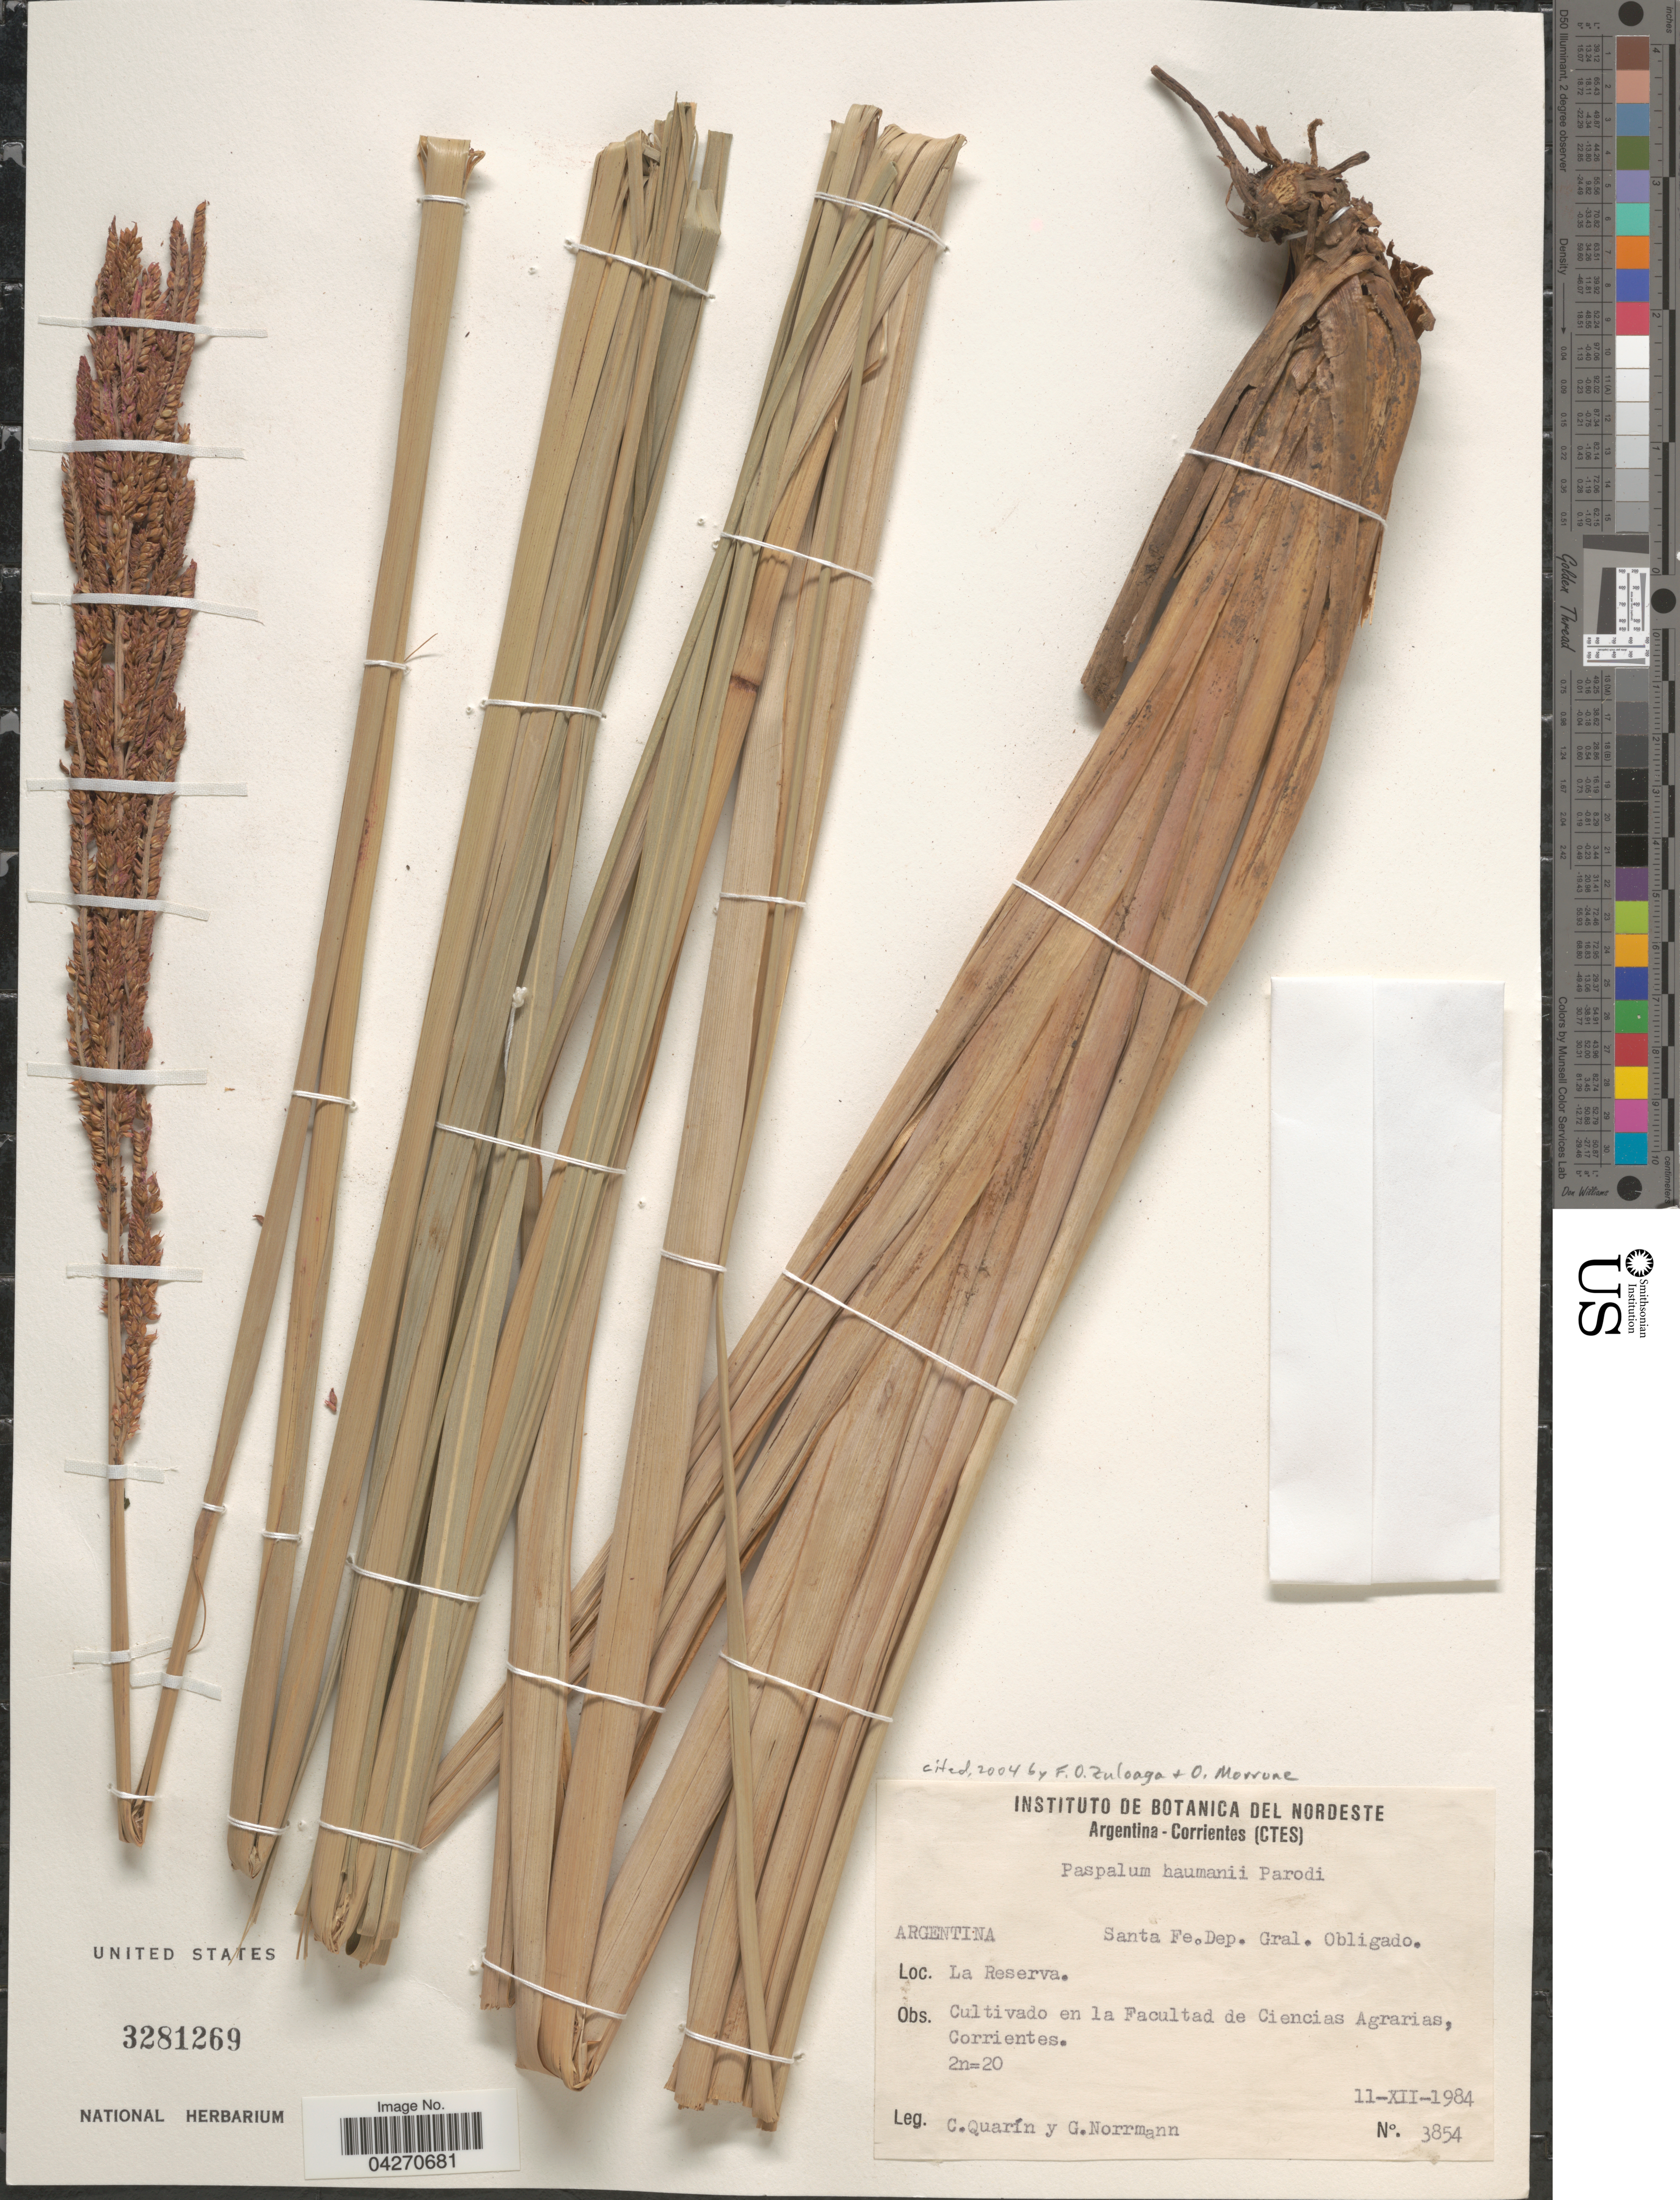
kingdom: Plantae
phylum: Tracheophyta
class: Liliopsida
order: Poales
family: Poaceae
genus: Paspalum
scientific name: Paspalum haumanii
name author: Parodi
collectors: C. Quarín & G. Norrmann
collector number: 3854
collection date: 1984-12-11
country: Argentina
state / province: Santa Fe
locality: Dep. Gral. Obilgado. La Reserva. Cultivado en la Facultad de Ciencias Agrarias, Corrientes.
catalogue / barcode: US 3281269